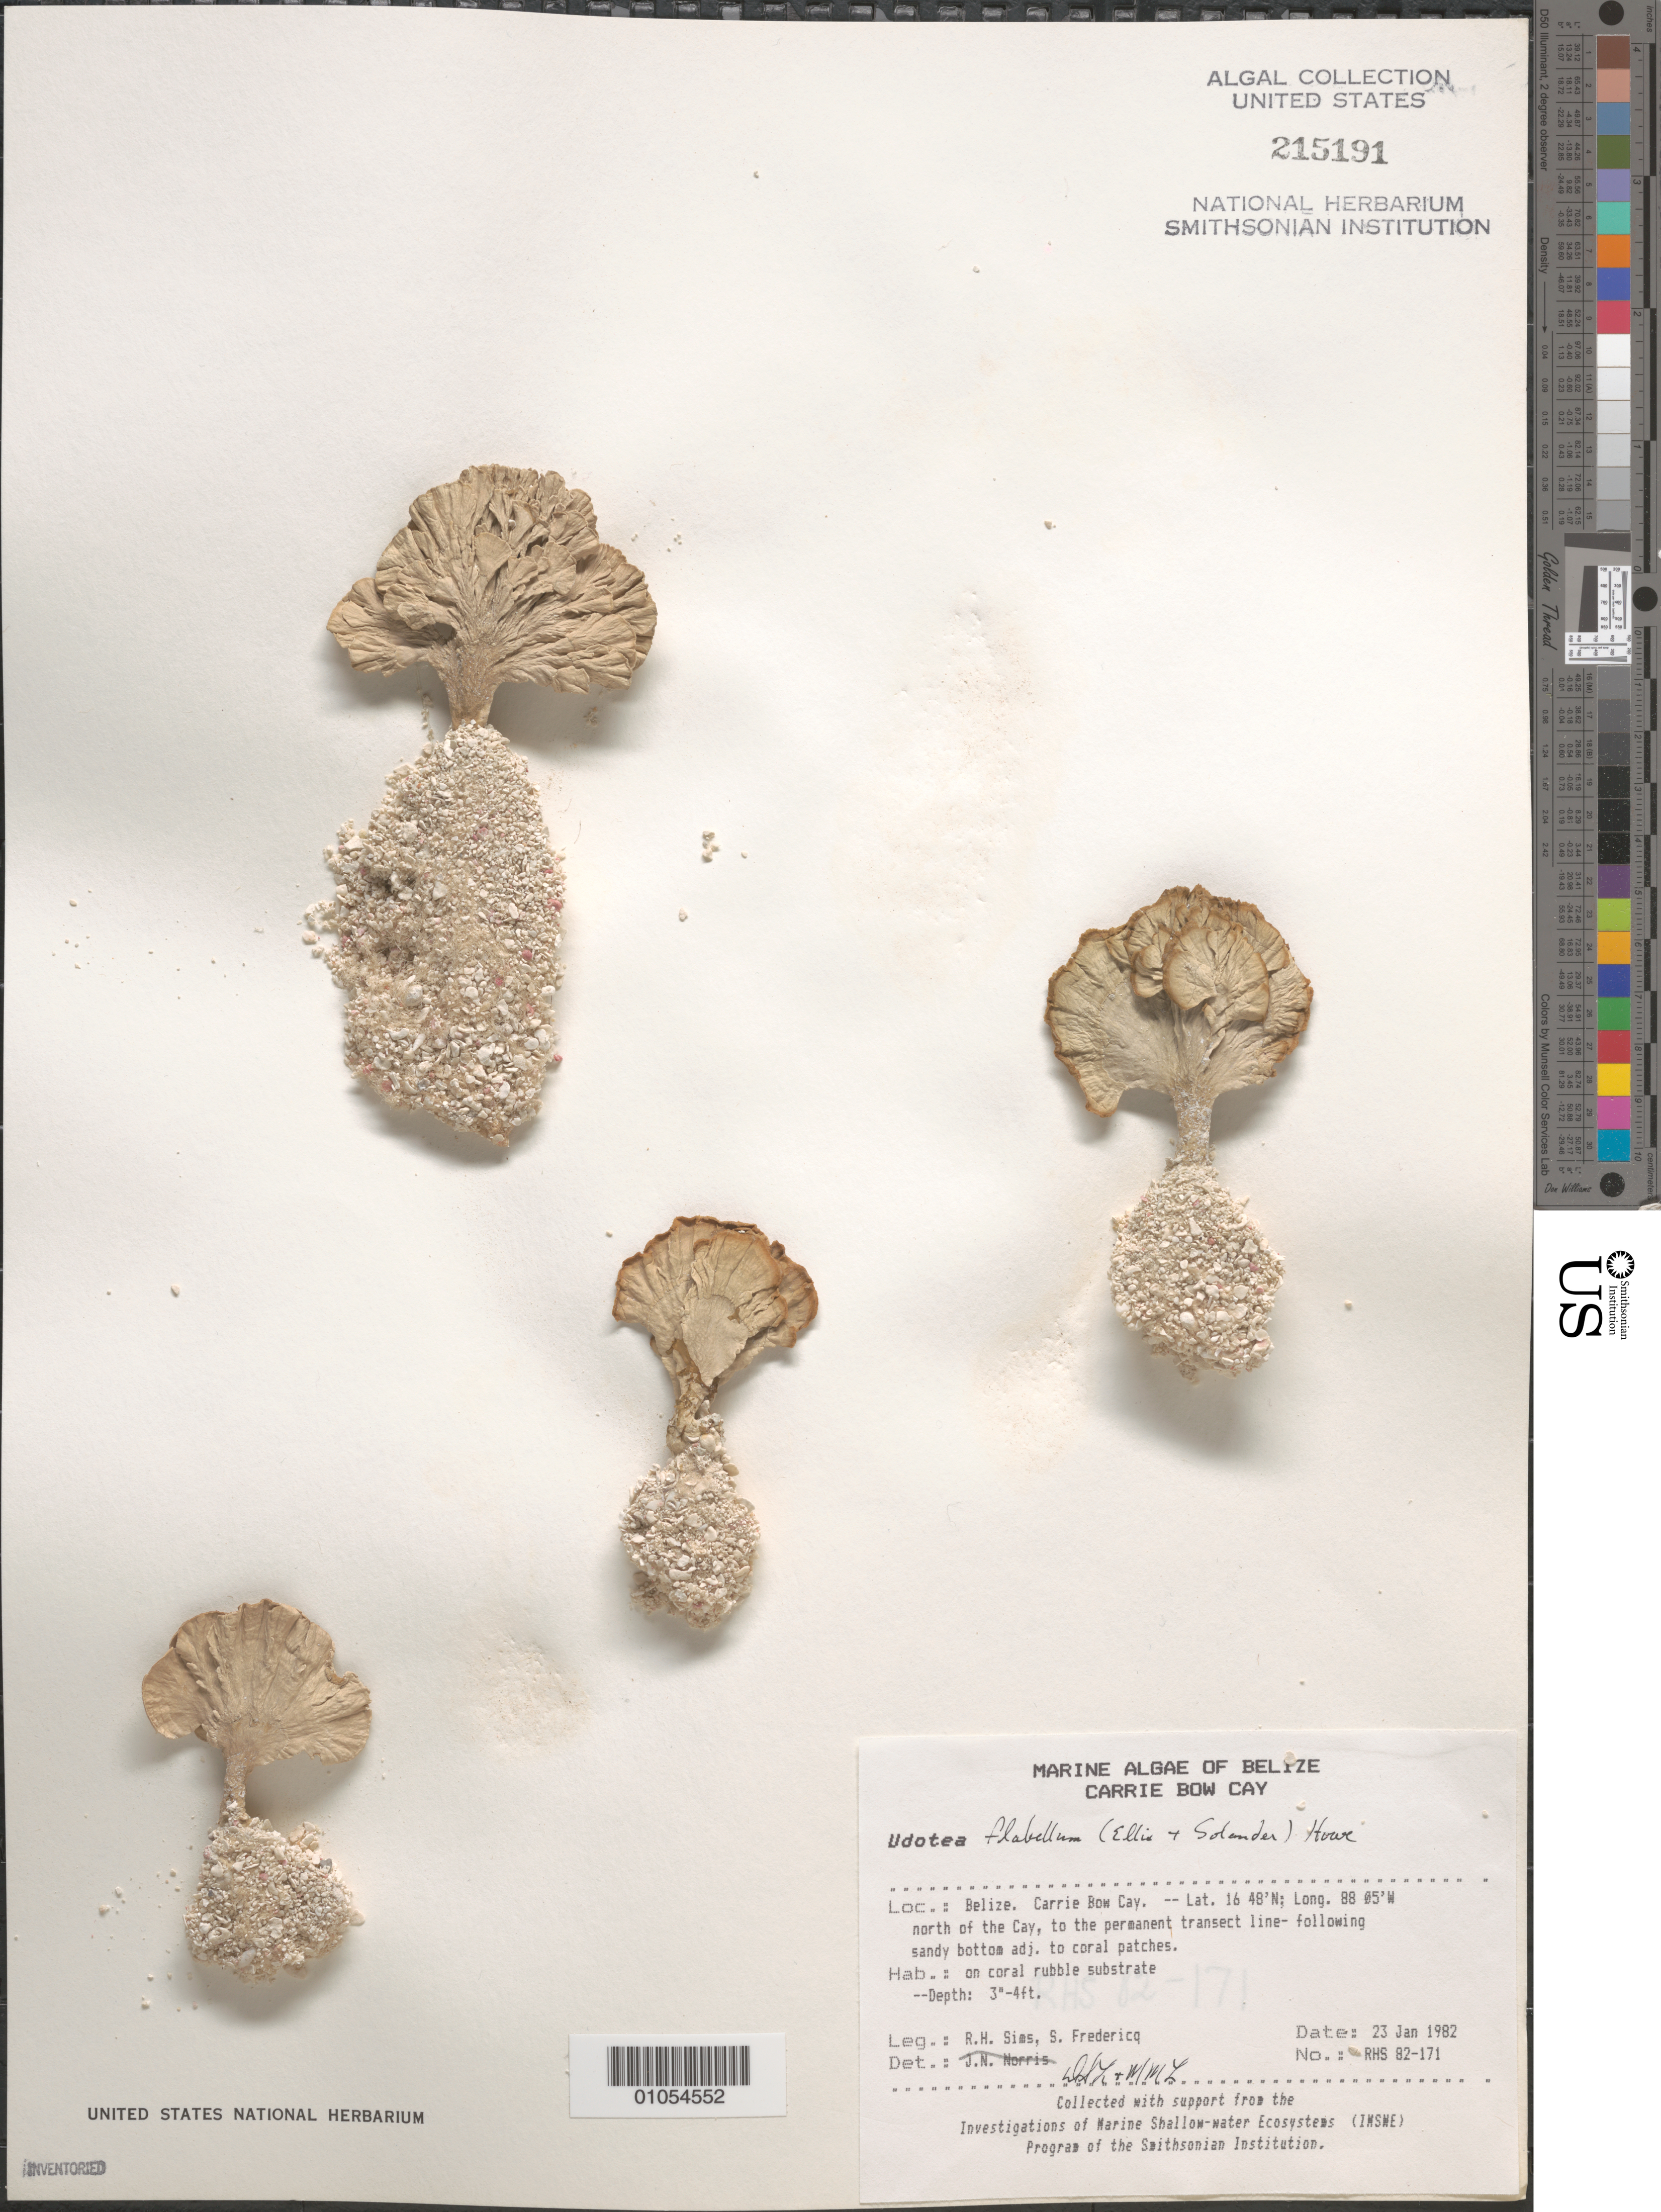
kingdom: Plantae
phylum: Chlorophyta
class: Ulvophyceae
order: Bryopsidales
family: Udoteaceae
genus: Udotea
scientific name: Udotea flabellum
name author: (J. Ellis & Sol.) M. Howe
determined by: Littler, D. S.; Littler, M. M.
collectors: R. H. Sims & S. Fredericq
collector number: RHS 82-171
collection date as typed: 23 Jan 1982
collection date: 1982-01-23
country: Belize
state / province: Stann Creek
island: Carrie Bow Cay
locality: North of the cay, to the permanent transect line-following sandy bottom adjacent to coral patches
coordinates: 16 48'N, 88 05'W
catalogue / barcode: US 215191